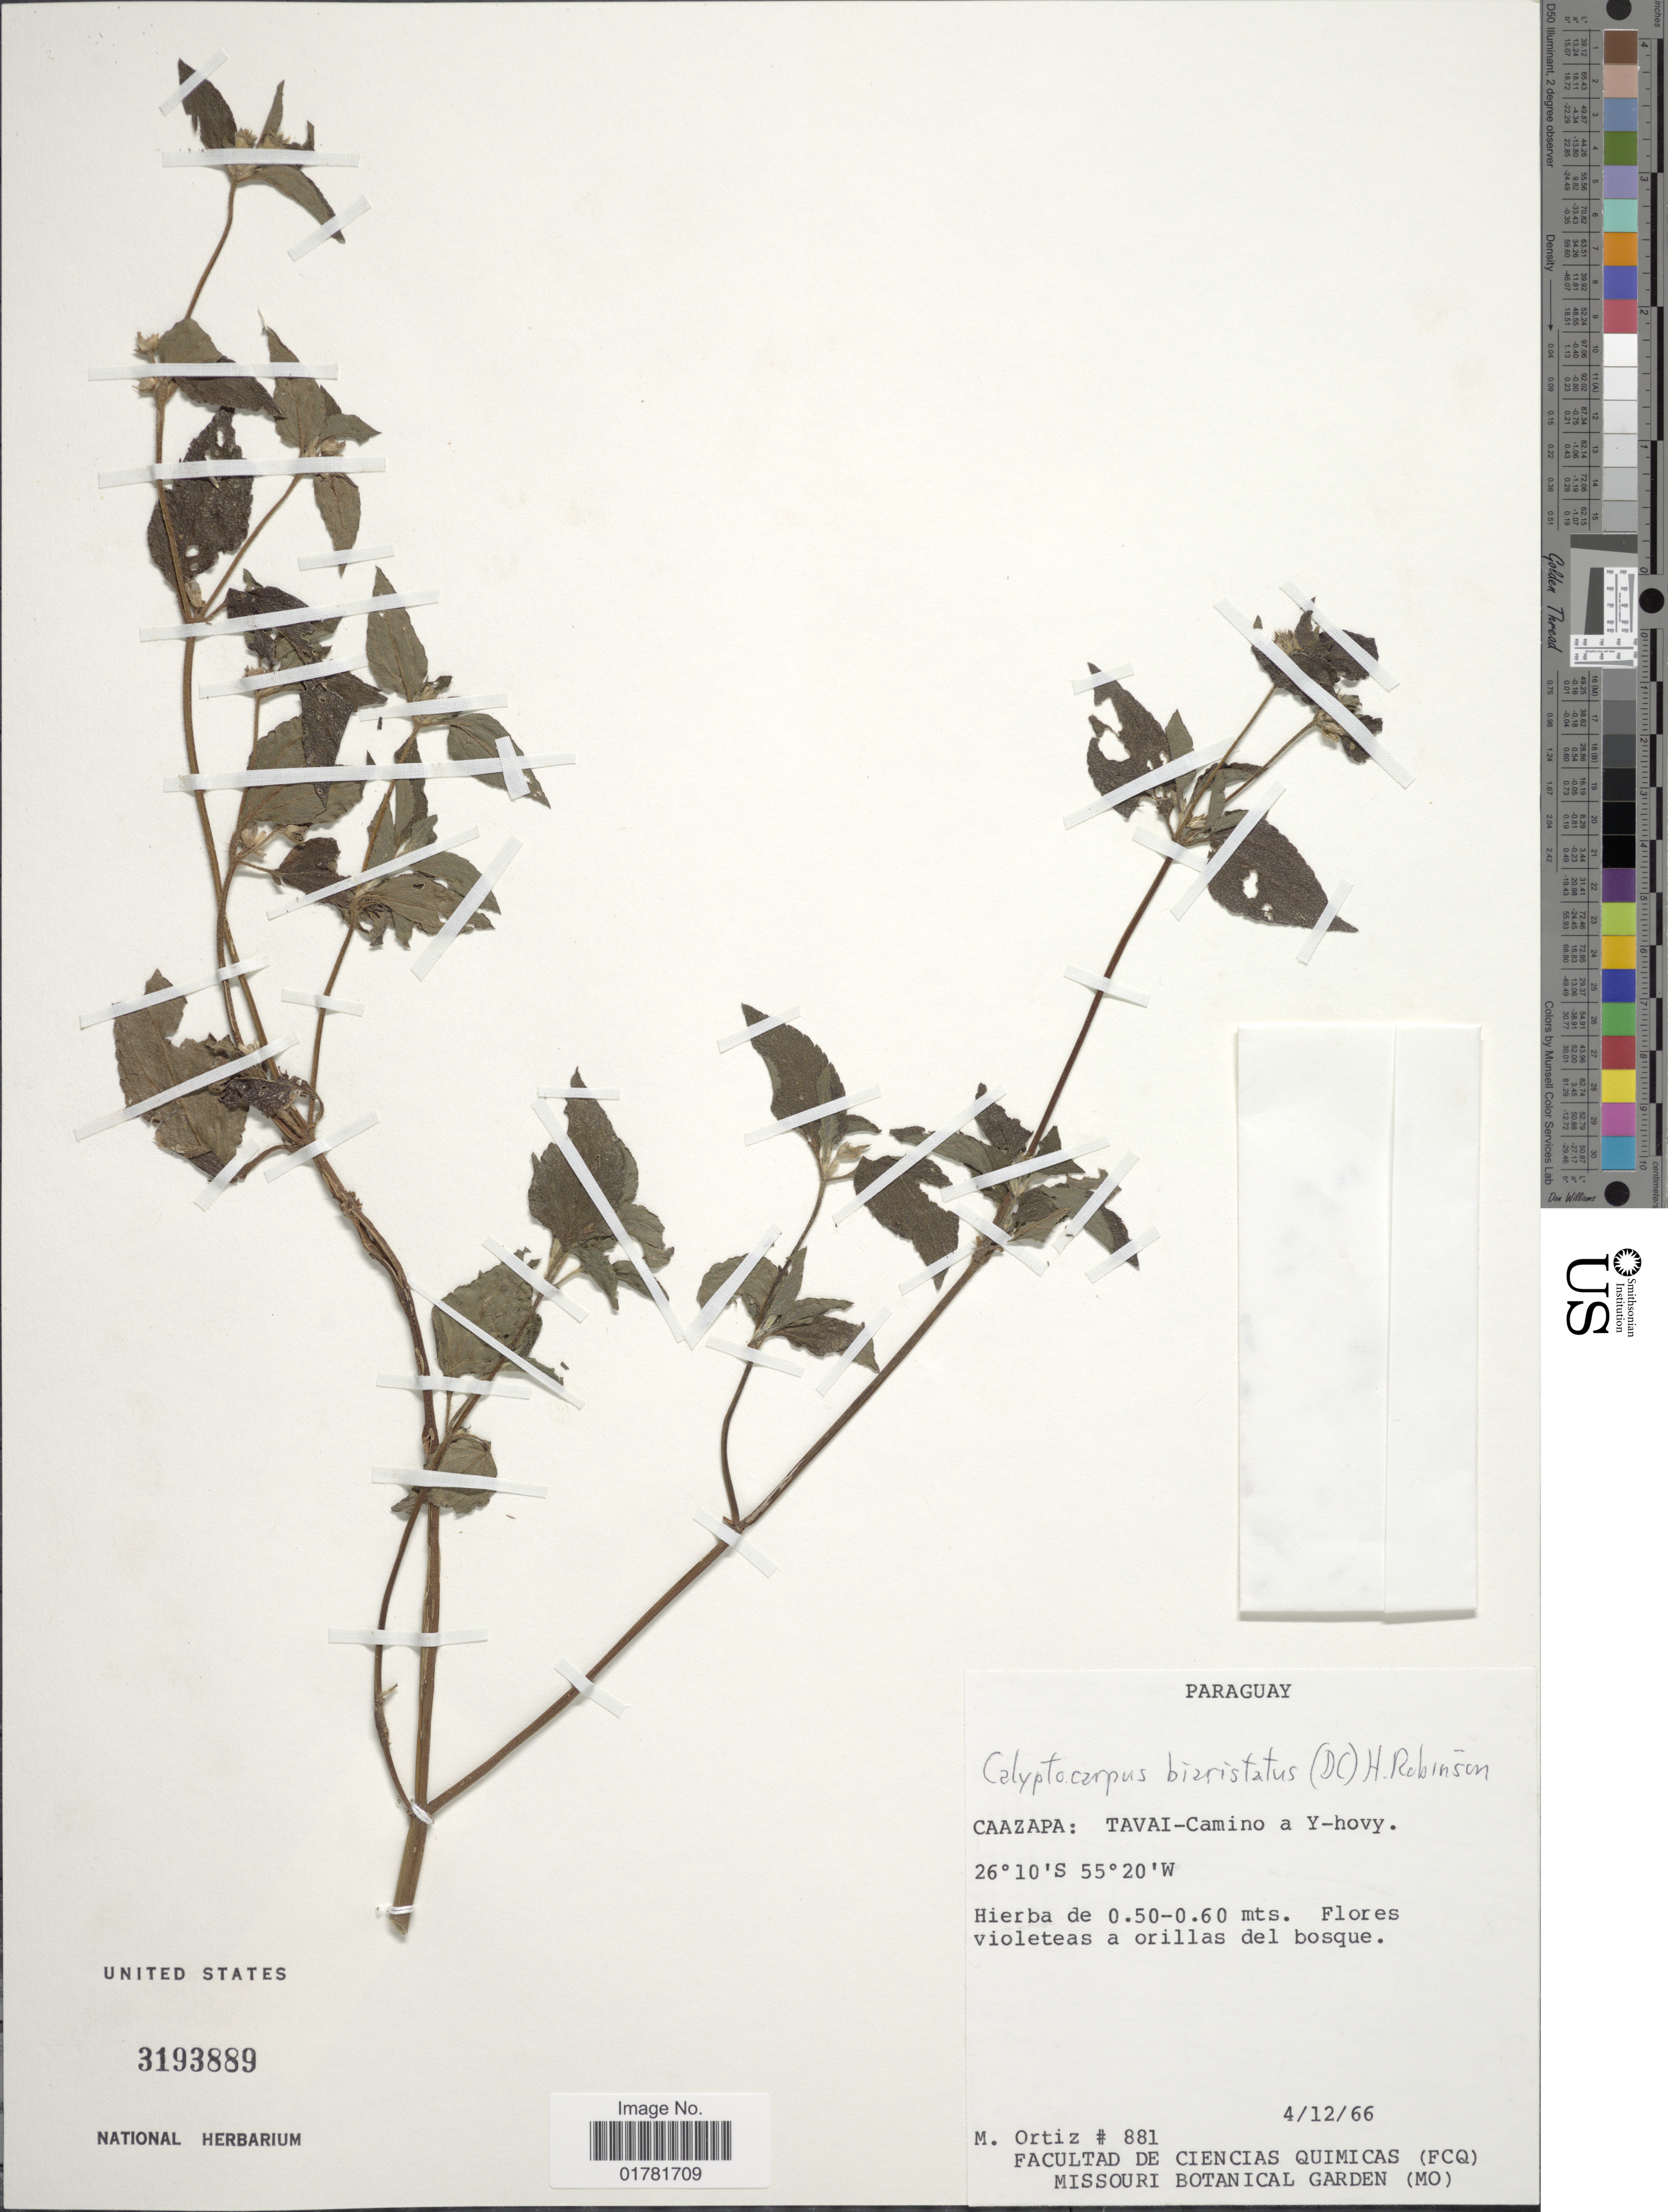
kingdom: Plantae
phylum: Tracheophyta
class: Magnoliopsida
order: Asterales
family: Asteraceae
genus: Calyptocarpus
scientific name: Calyptocarpus baristatus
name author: (DC.) H. Rob.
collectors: M. Ortíz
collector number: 881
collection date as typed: Transcribed d/m/y: 4/12/66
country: Paraguay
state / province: Caazapa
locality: Tavai-Camino a Y-hovy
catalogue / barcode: US 3193889